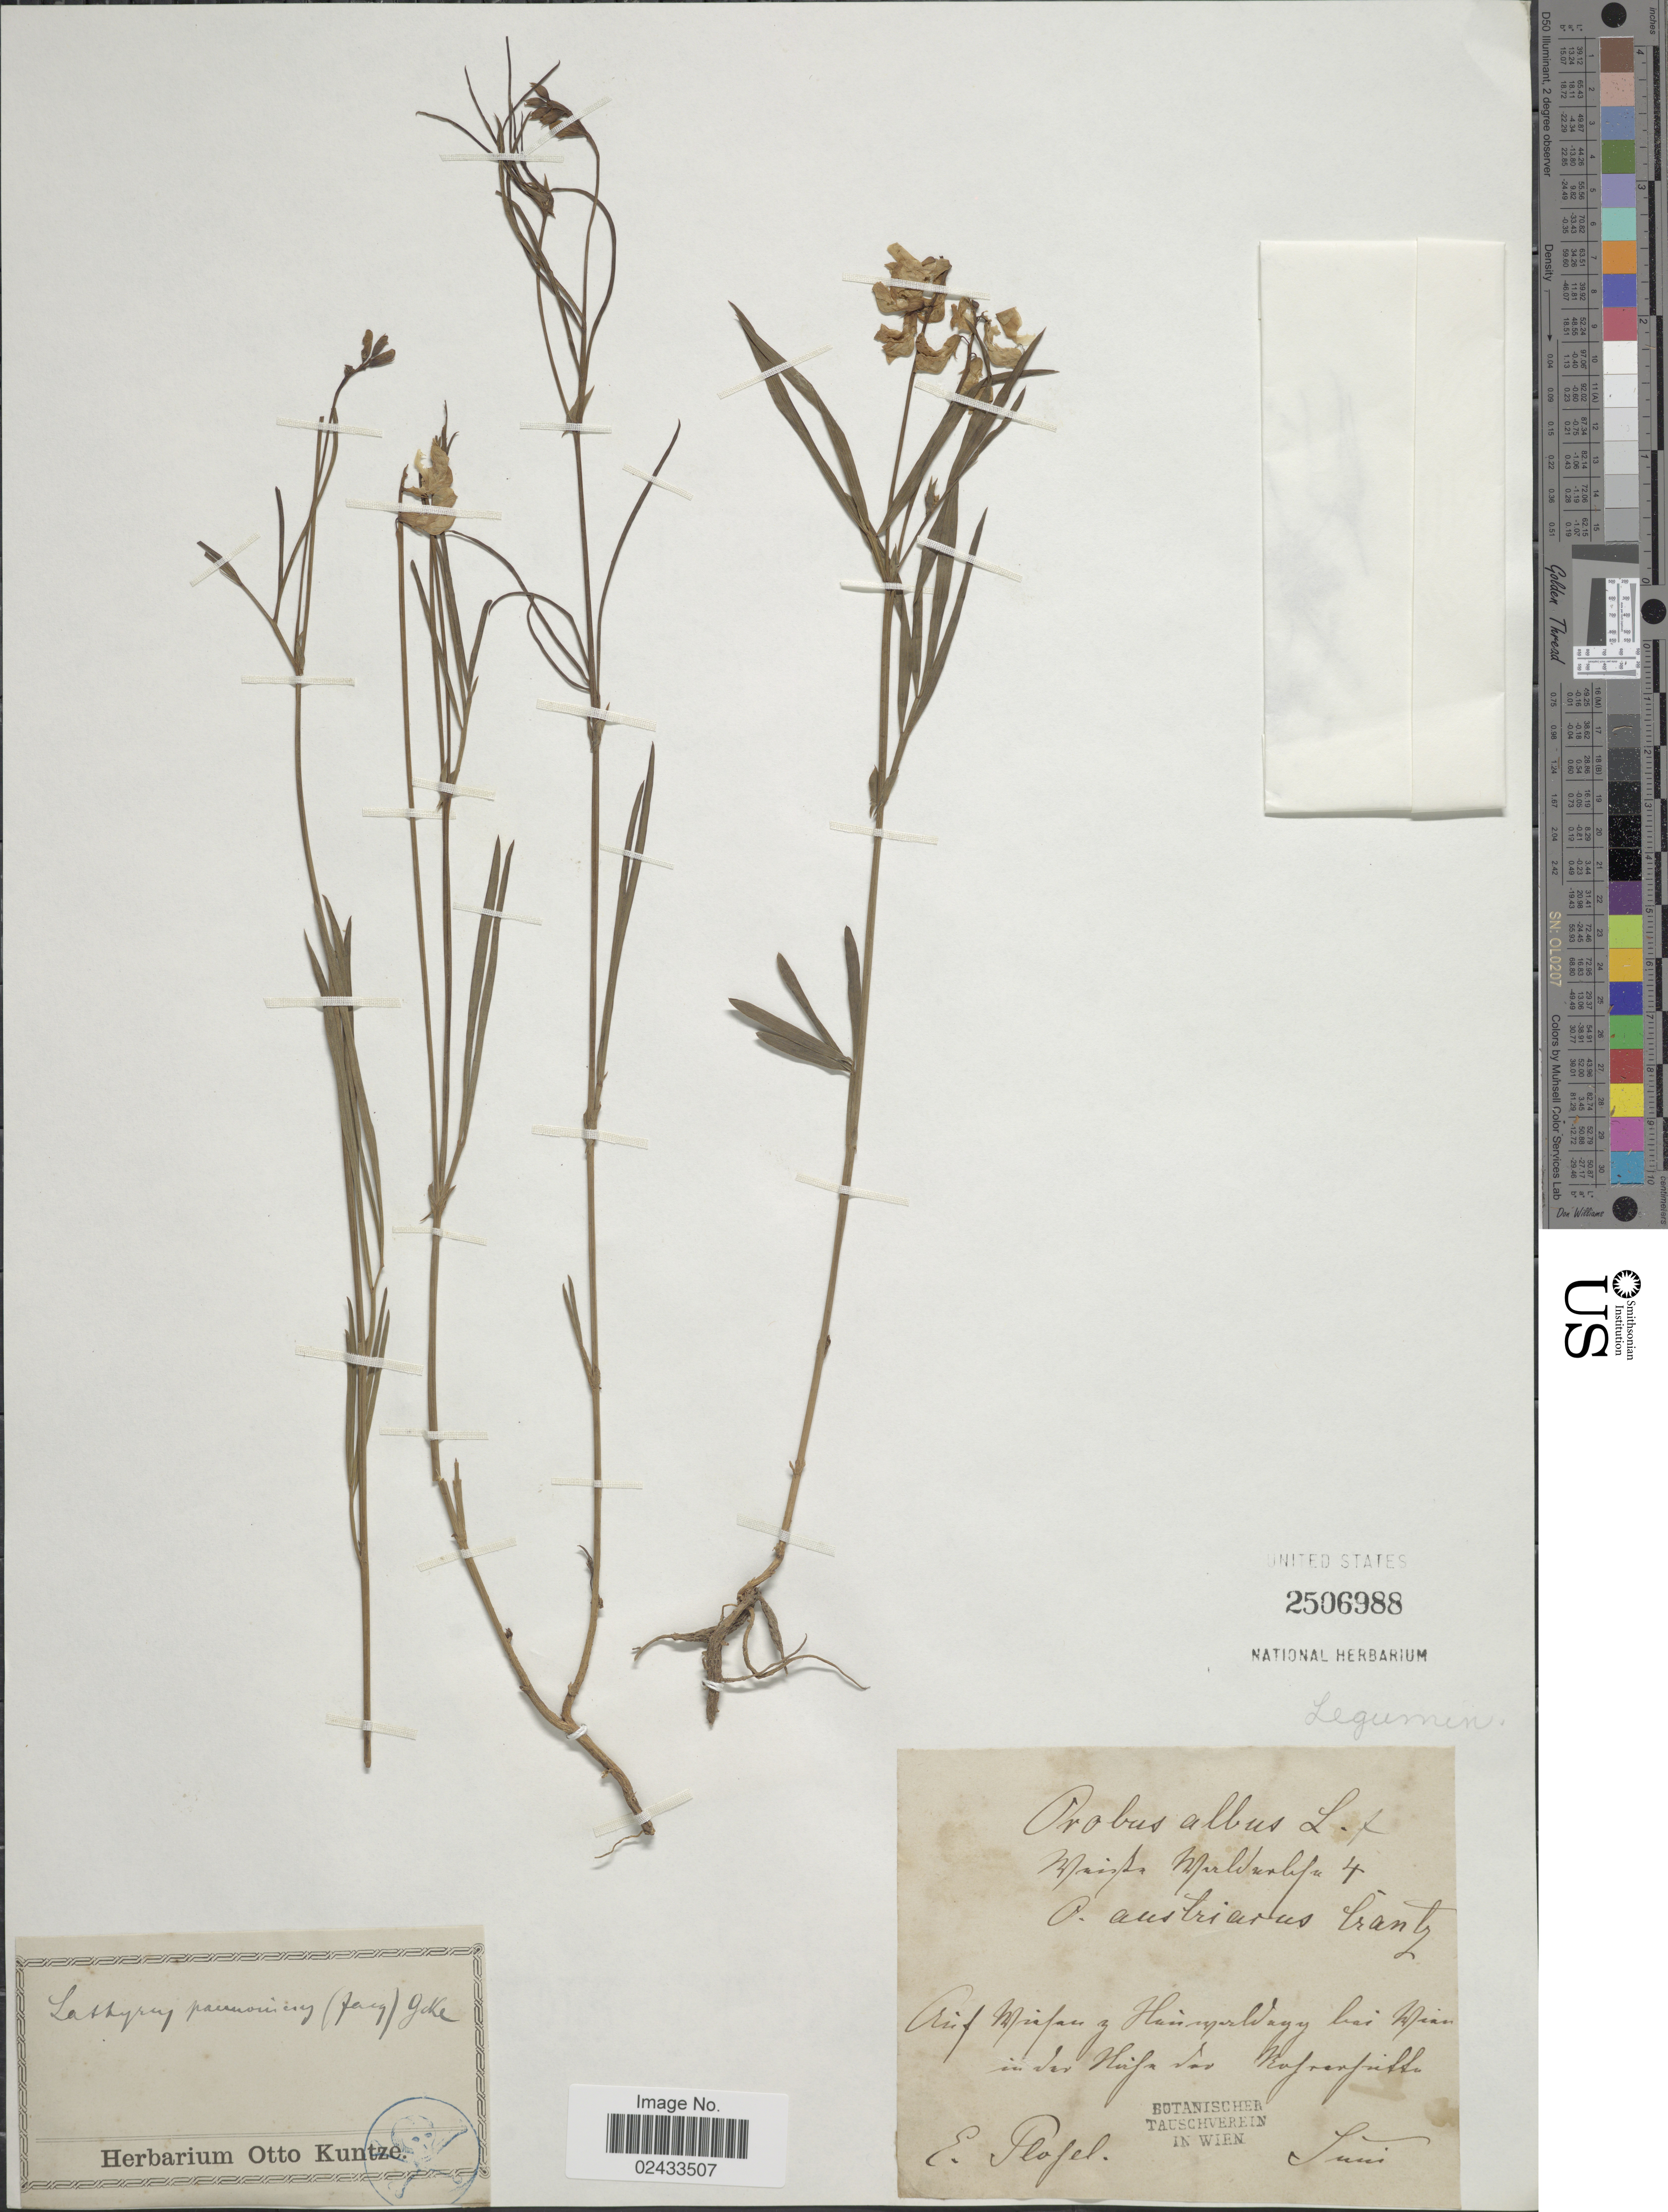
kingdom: Plantae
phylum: Tracheophyta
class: Magnoliopsida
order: Fabales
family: Fabaceae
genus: Lathyrus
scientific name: Lathyrus pannonicus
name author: (Jacq.) Garcke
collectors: E. Plofel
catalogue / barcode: US 2506988